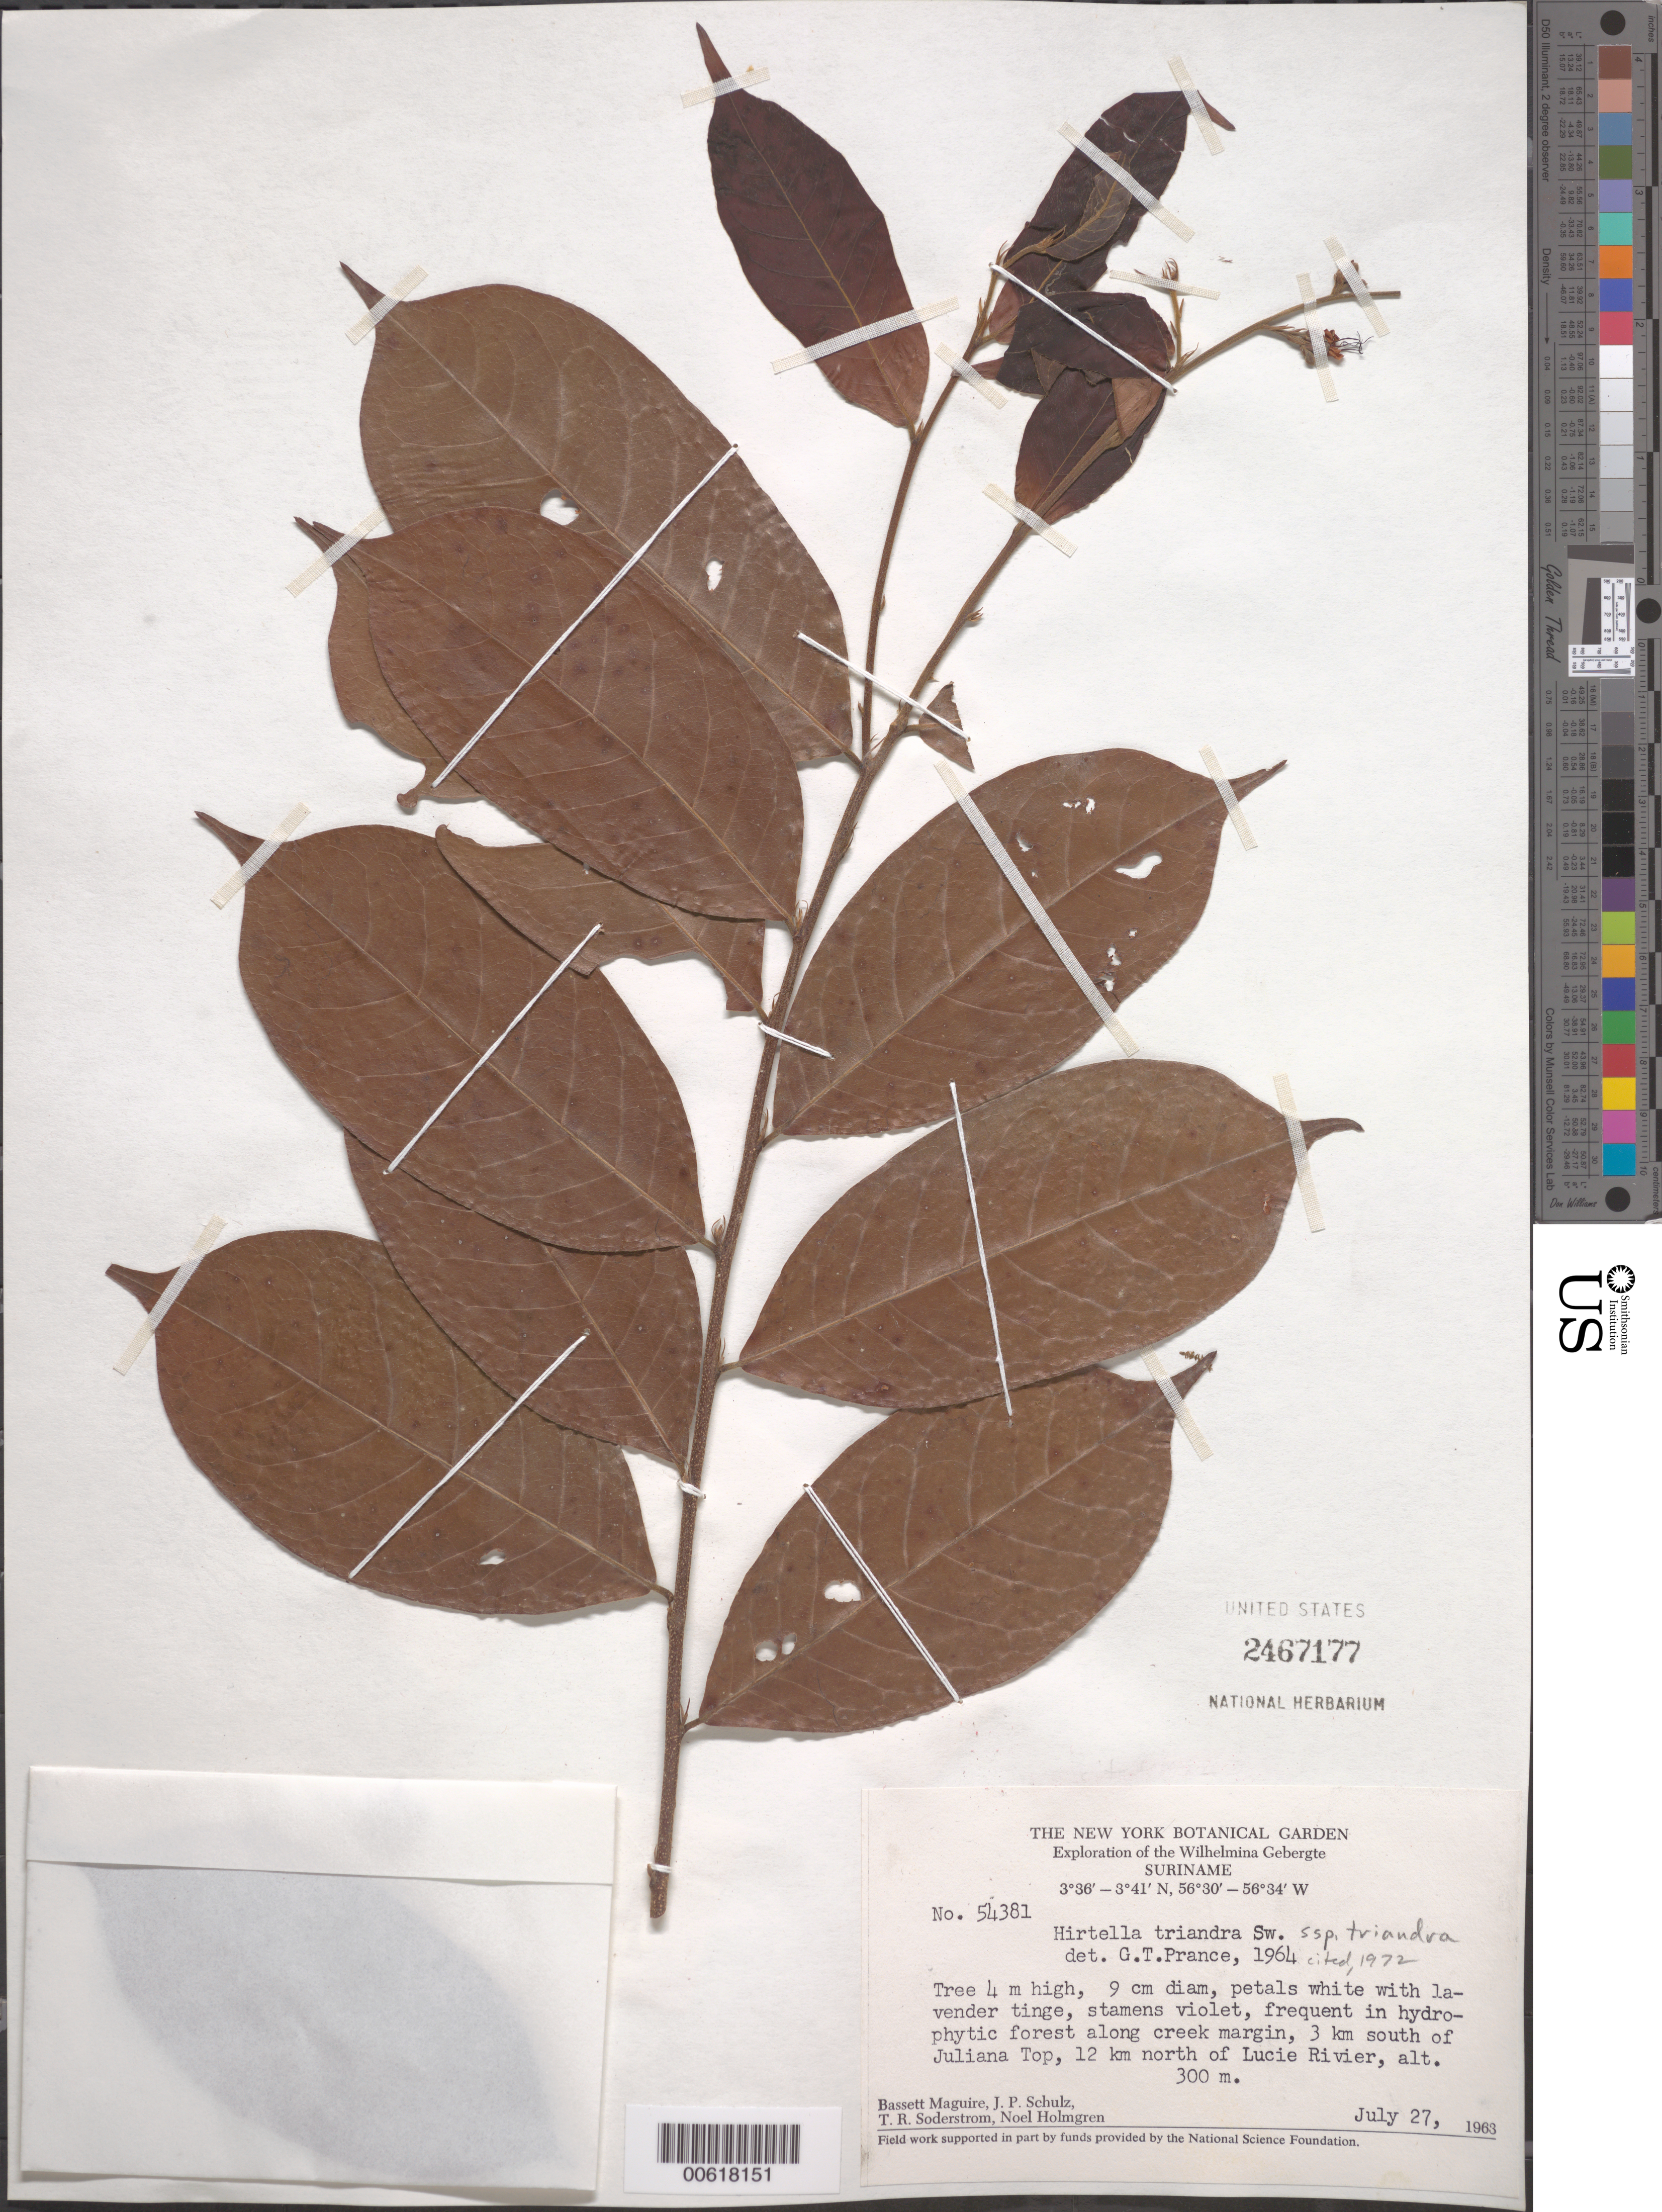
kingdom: Plantae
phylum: Tracheophyta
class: Magnoliopsida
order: Malpighiales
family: Chrysobalanaceae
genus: Hirtella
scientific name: Hirtella triandra subsp. triandra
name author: Sw.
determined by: Prance, G. T.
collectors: B. Maguire, J. P. Schulz, T. R. Soderstrom & N. H. Holmgren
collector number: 54381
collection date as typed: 27-Jul-63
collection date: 1963-07-27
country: Suriname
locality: Juliana Top, 3 km S of, 12 km N of Lucie R., Wilhelmina Gebergte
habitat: Hydrophytic forest along creek margin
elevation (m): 300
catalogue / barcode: US 2467177